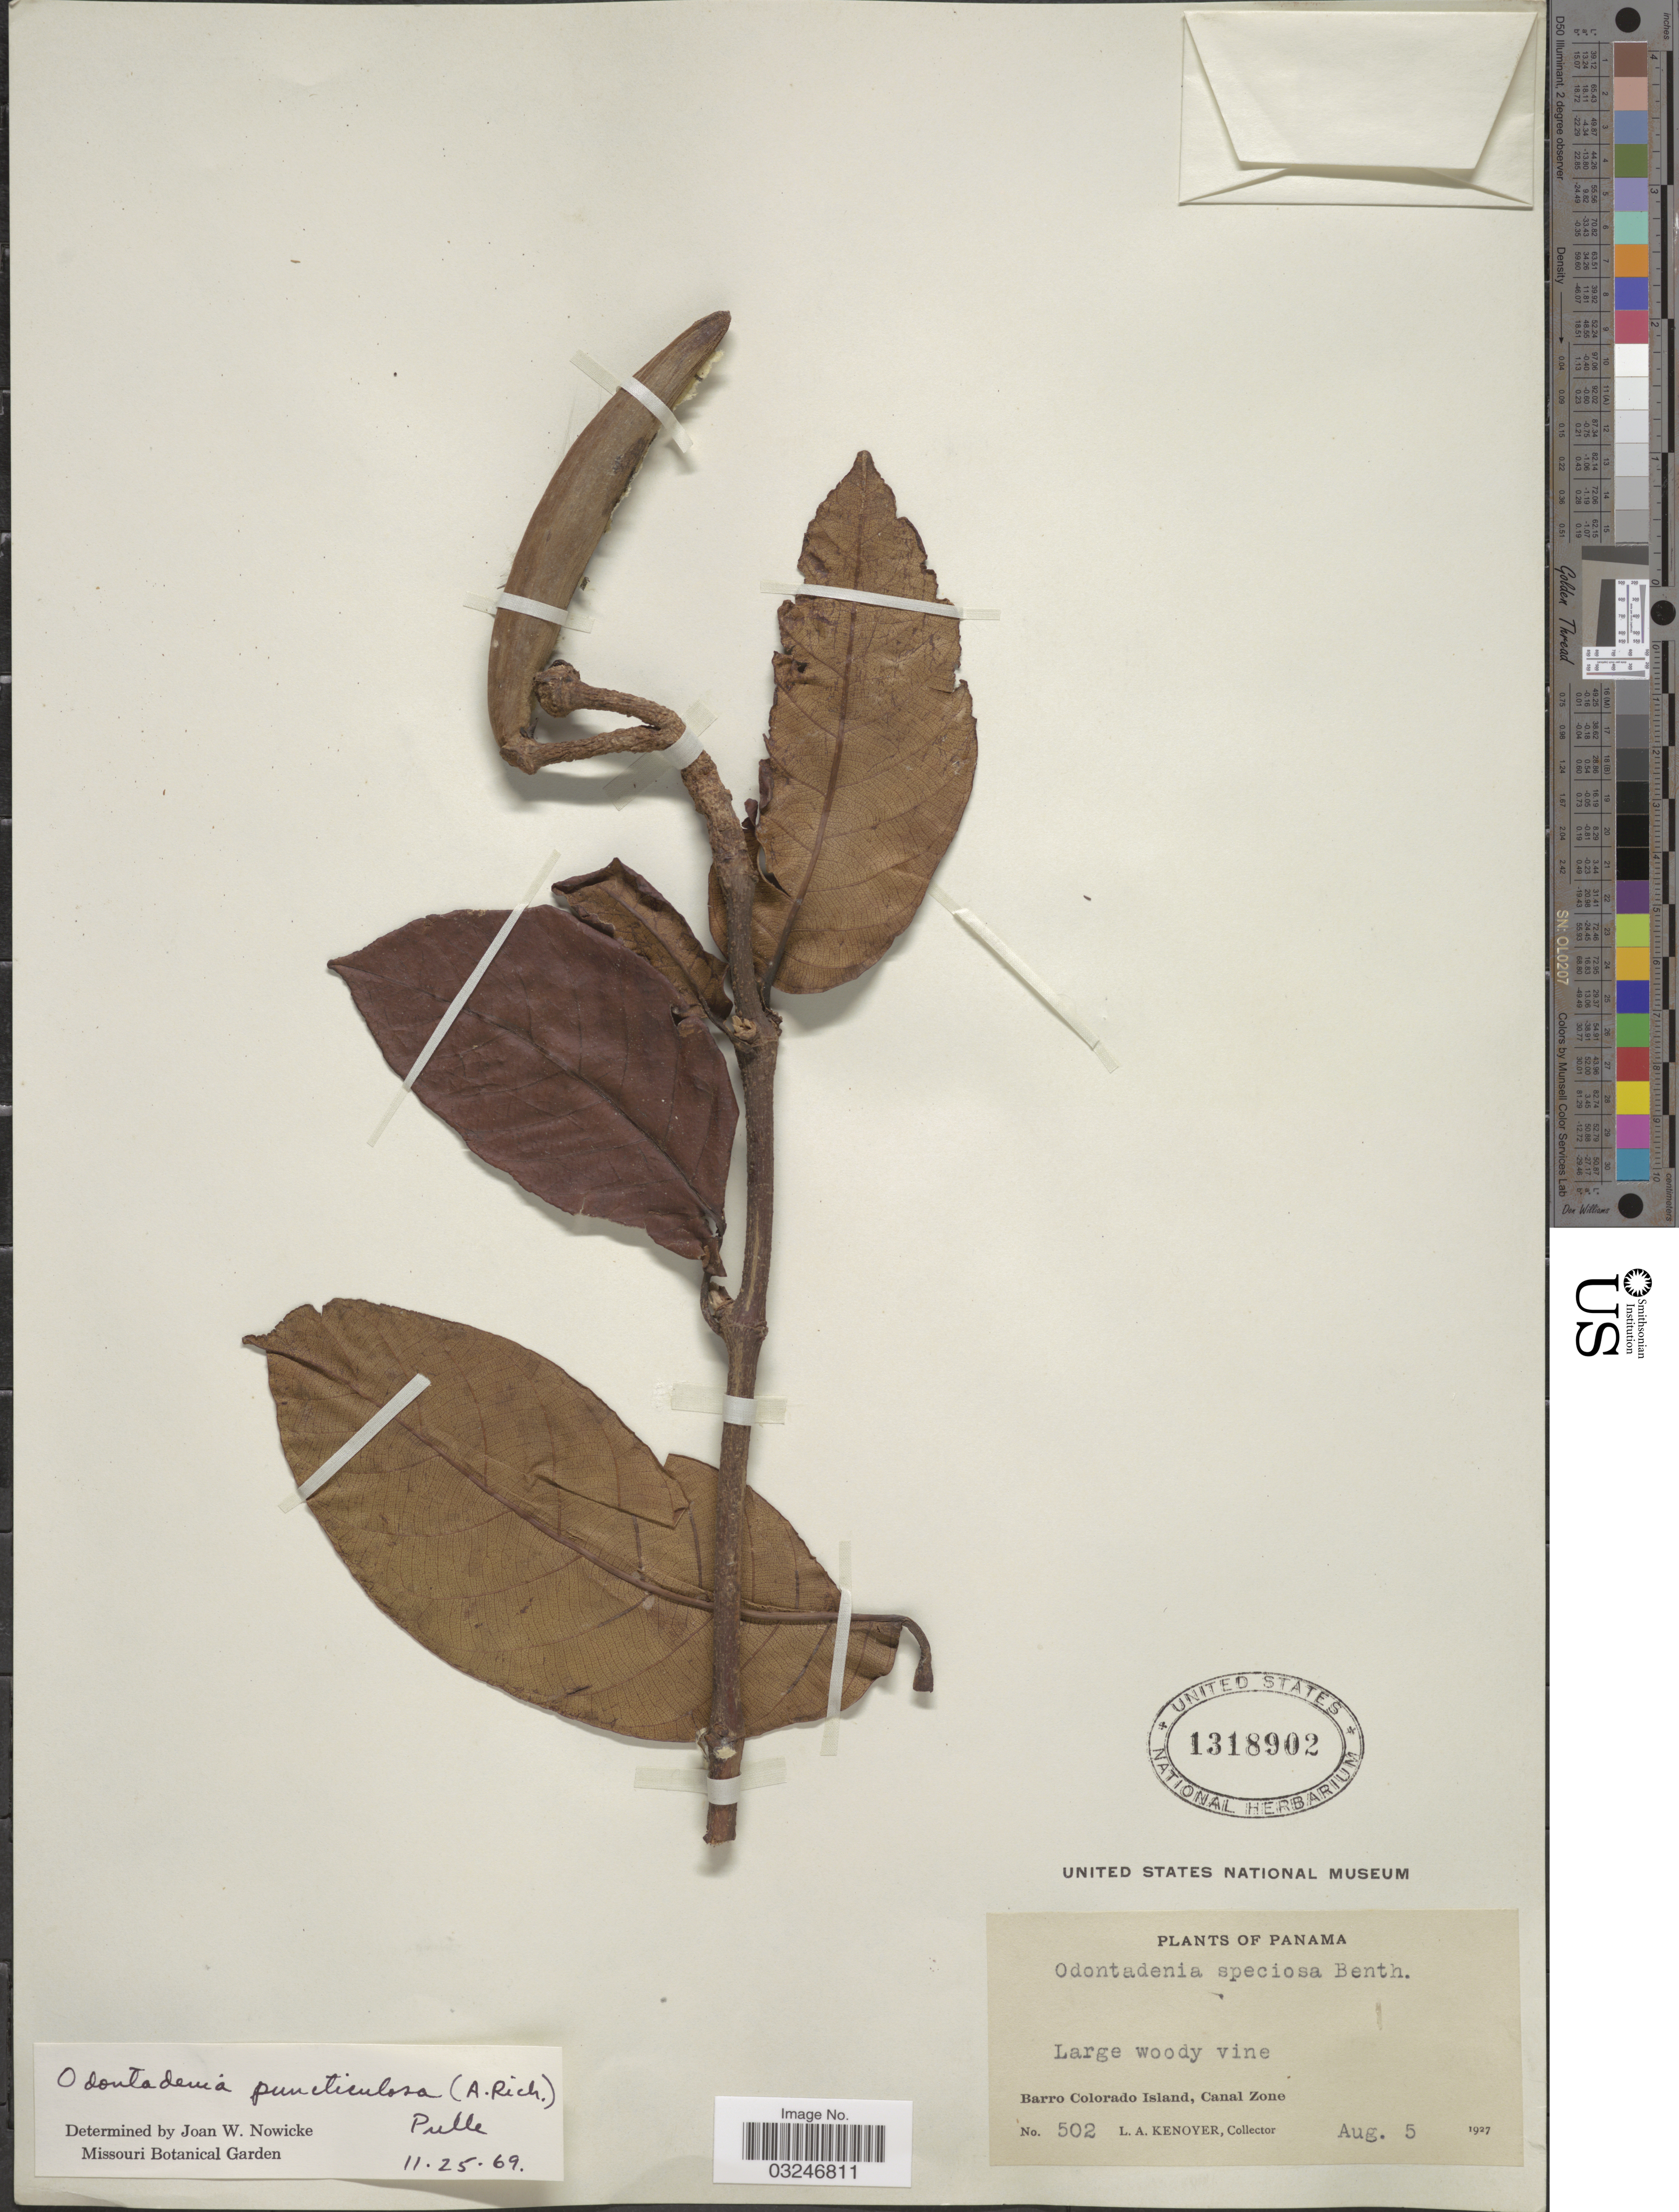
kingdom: Plantae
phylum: Tracheophyta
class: Magnoliopsida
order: Gentianales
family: Apocynaceae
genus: Odontadenia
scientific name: Odontadenia puncticulosa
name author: (Rich.) Pulle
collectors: L. A. Kenoyer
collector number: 502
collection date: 1927-08-05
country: Panama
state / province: Panamá Oeste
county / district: Canal Zone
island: Barro Colorado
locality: Barro Colorado Island, Canal Zone.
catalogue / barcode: US 1318902